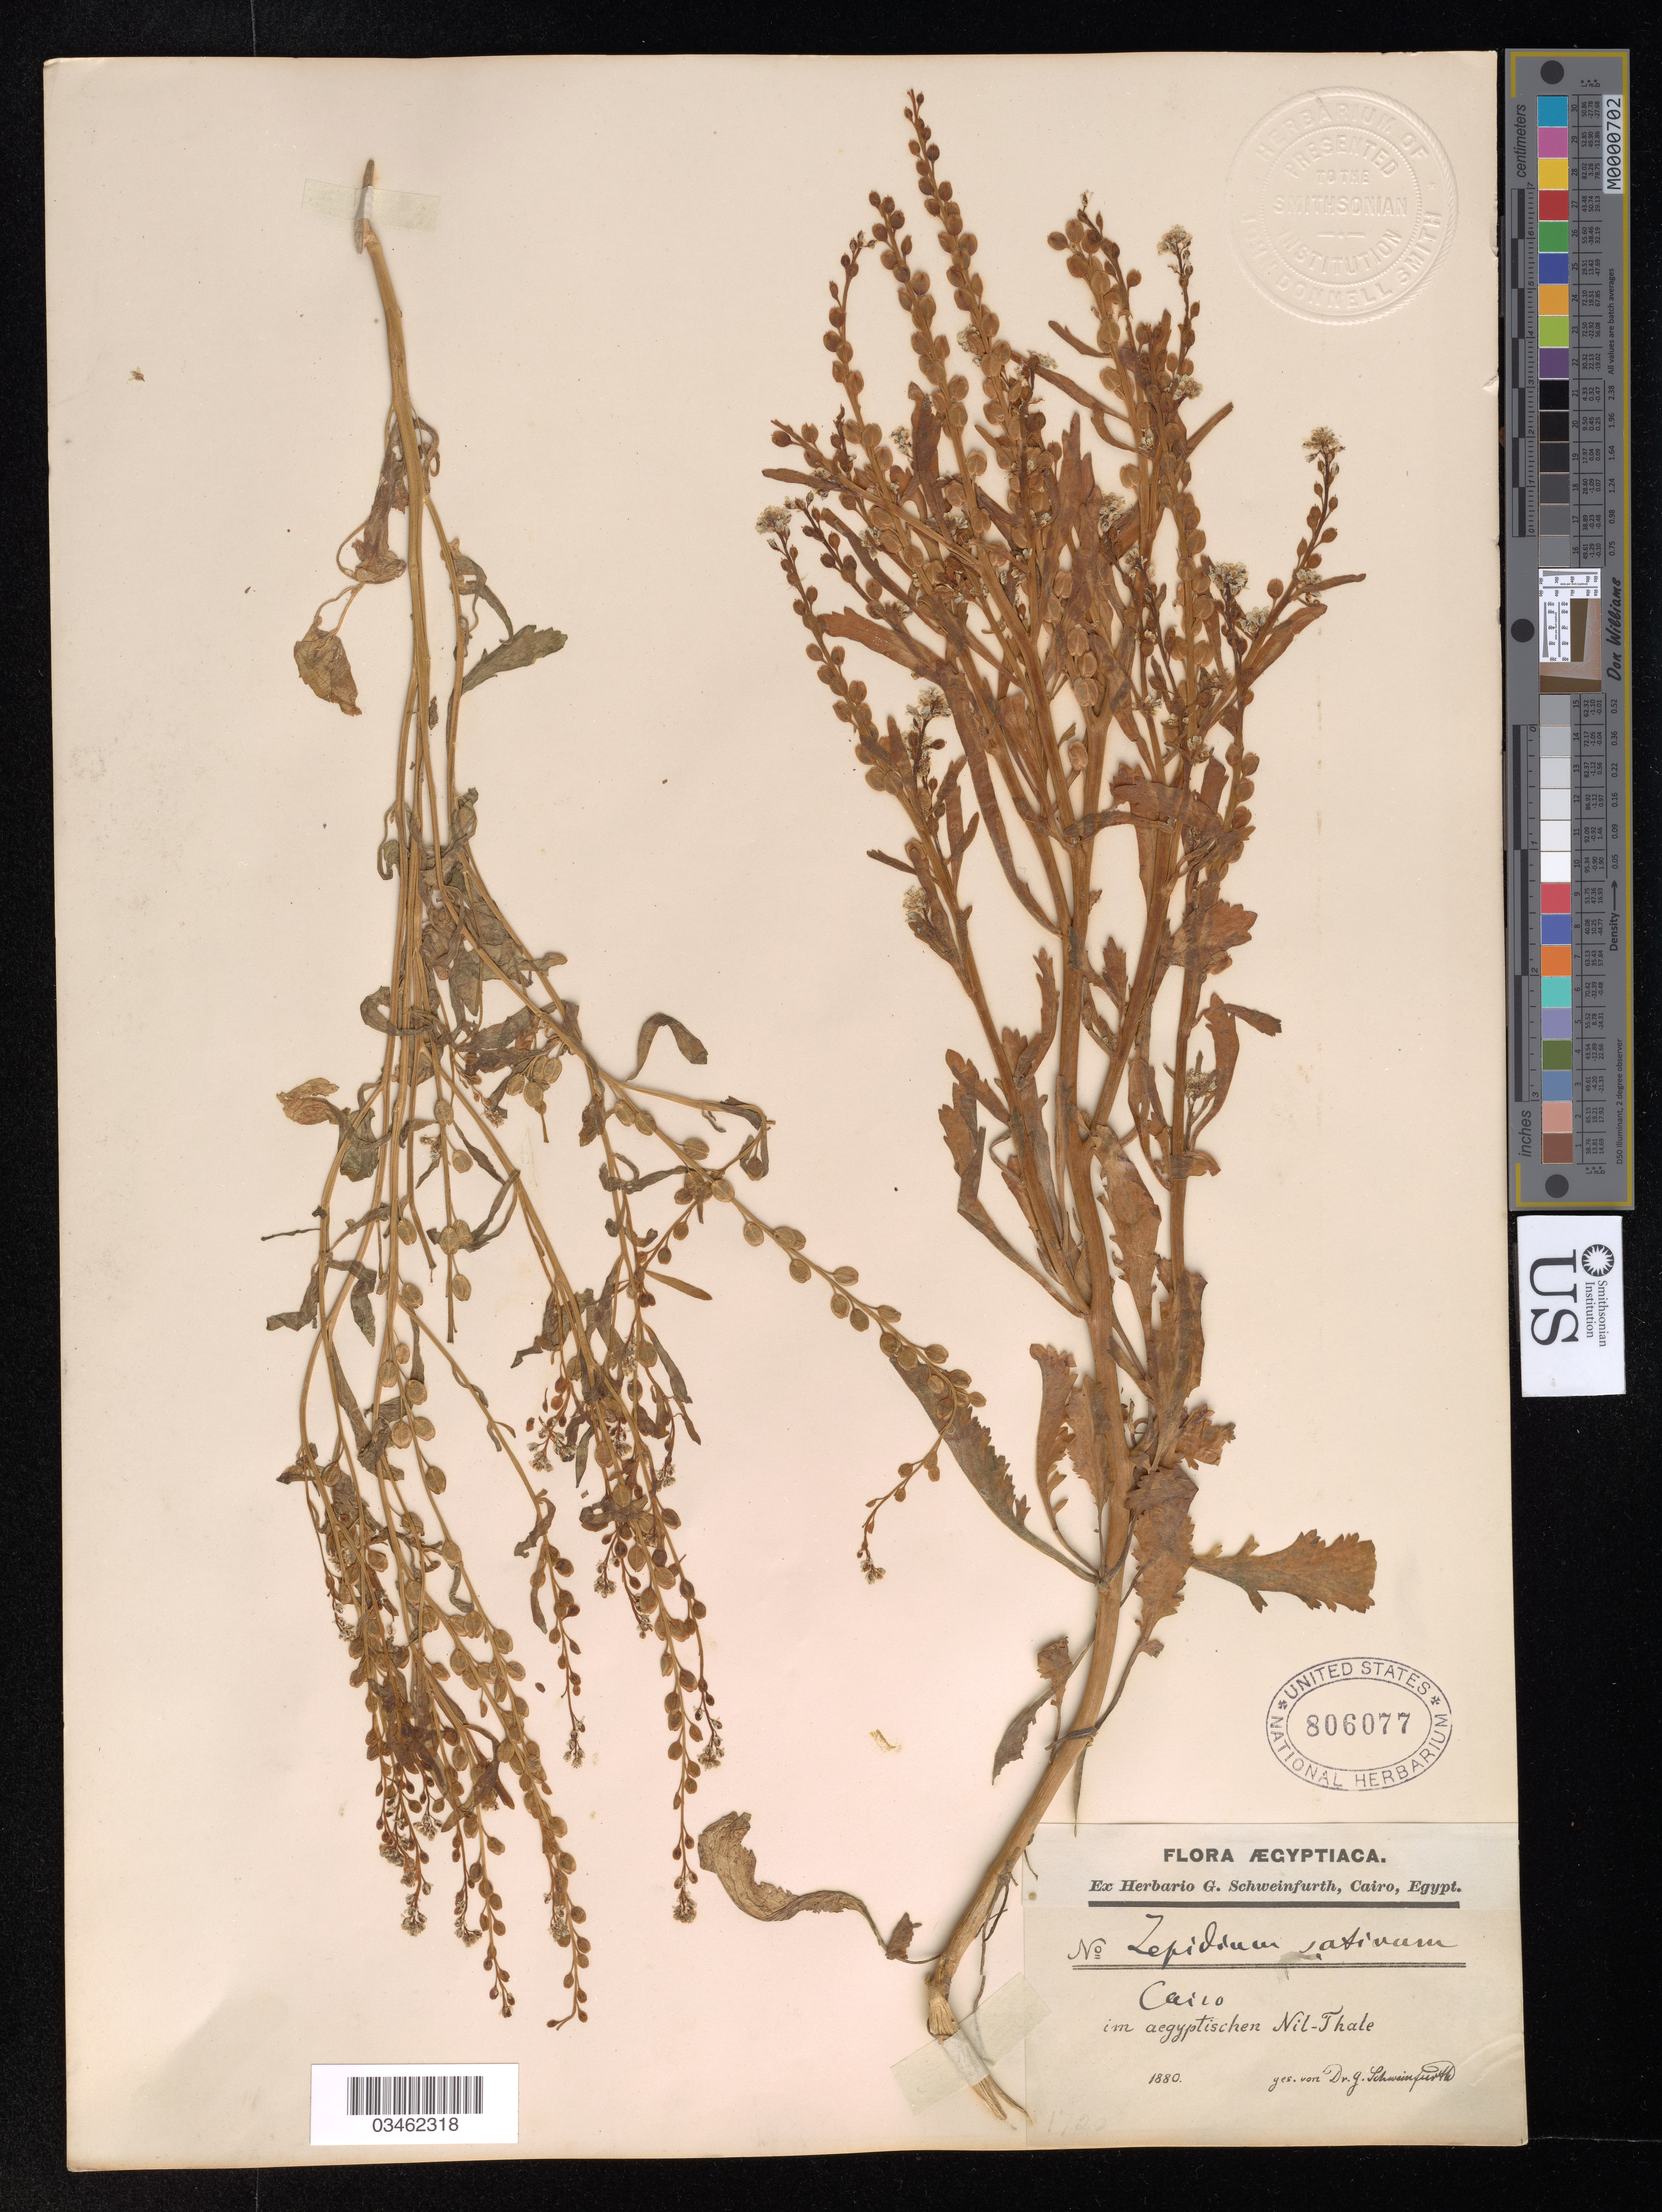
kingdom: Plantae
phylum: Tracheophyta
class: Magnoliopsida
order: Brassicales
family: Brassicaceae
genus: Lepidium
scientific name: Lepidium sativum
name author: L.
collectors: G. Schweinfurth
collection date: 1880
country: Egypt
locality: Cairo im aegyptischen Nil-Thale.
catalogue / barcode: US 806077